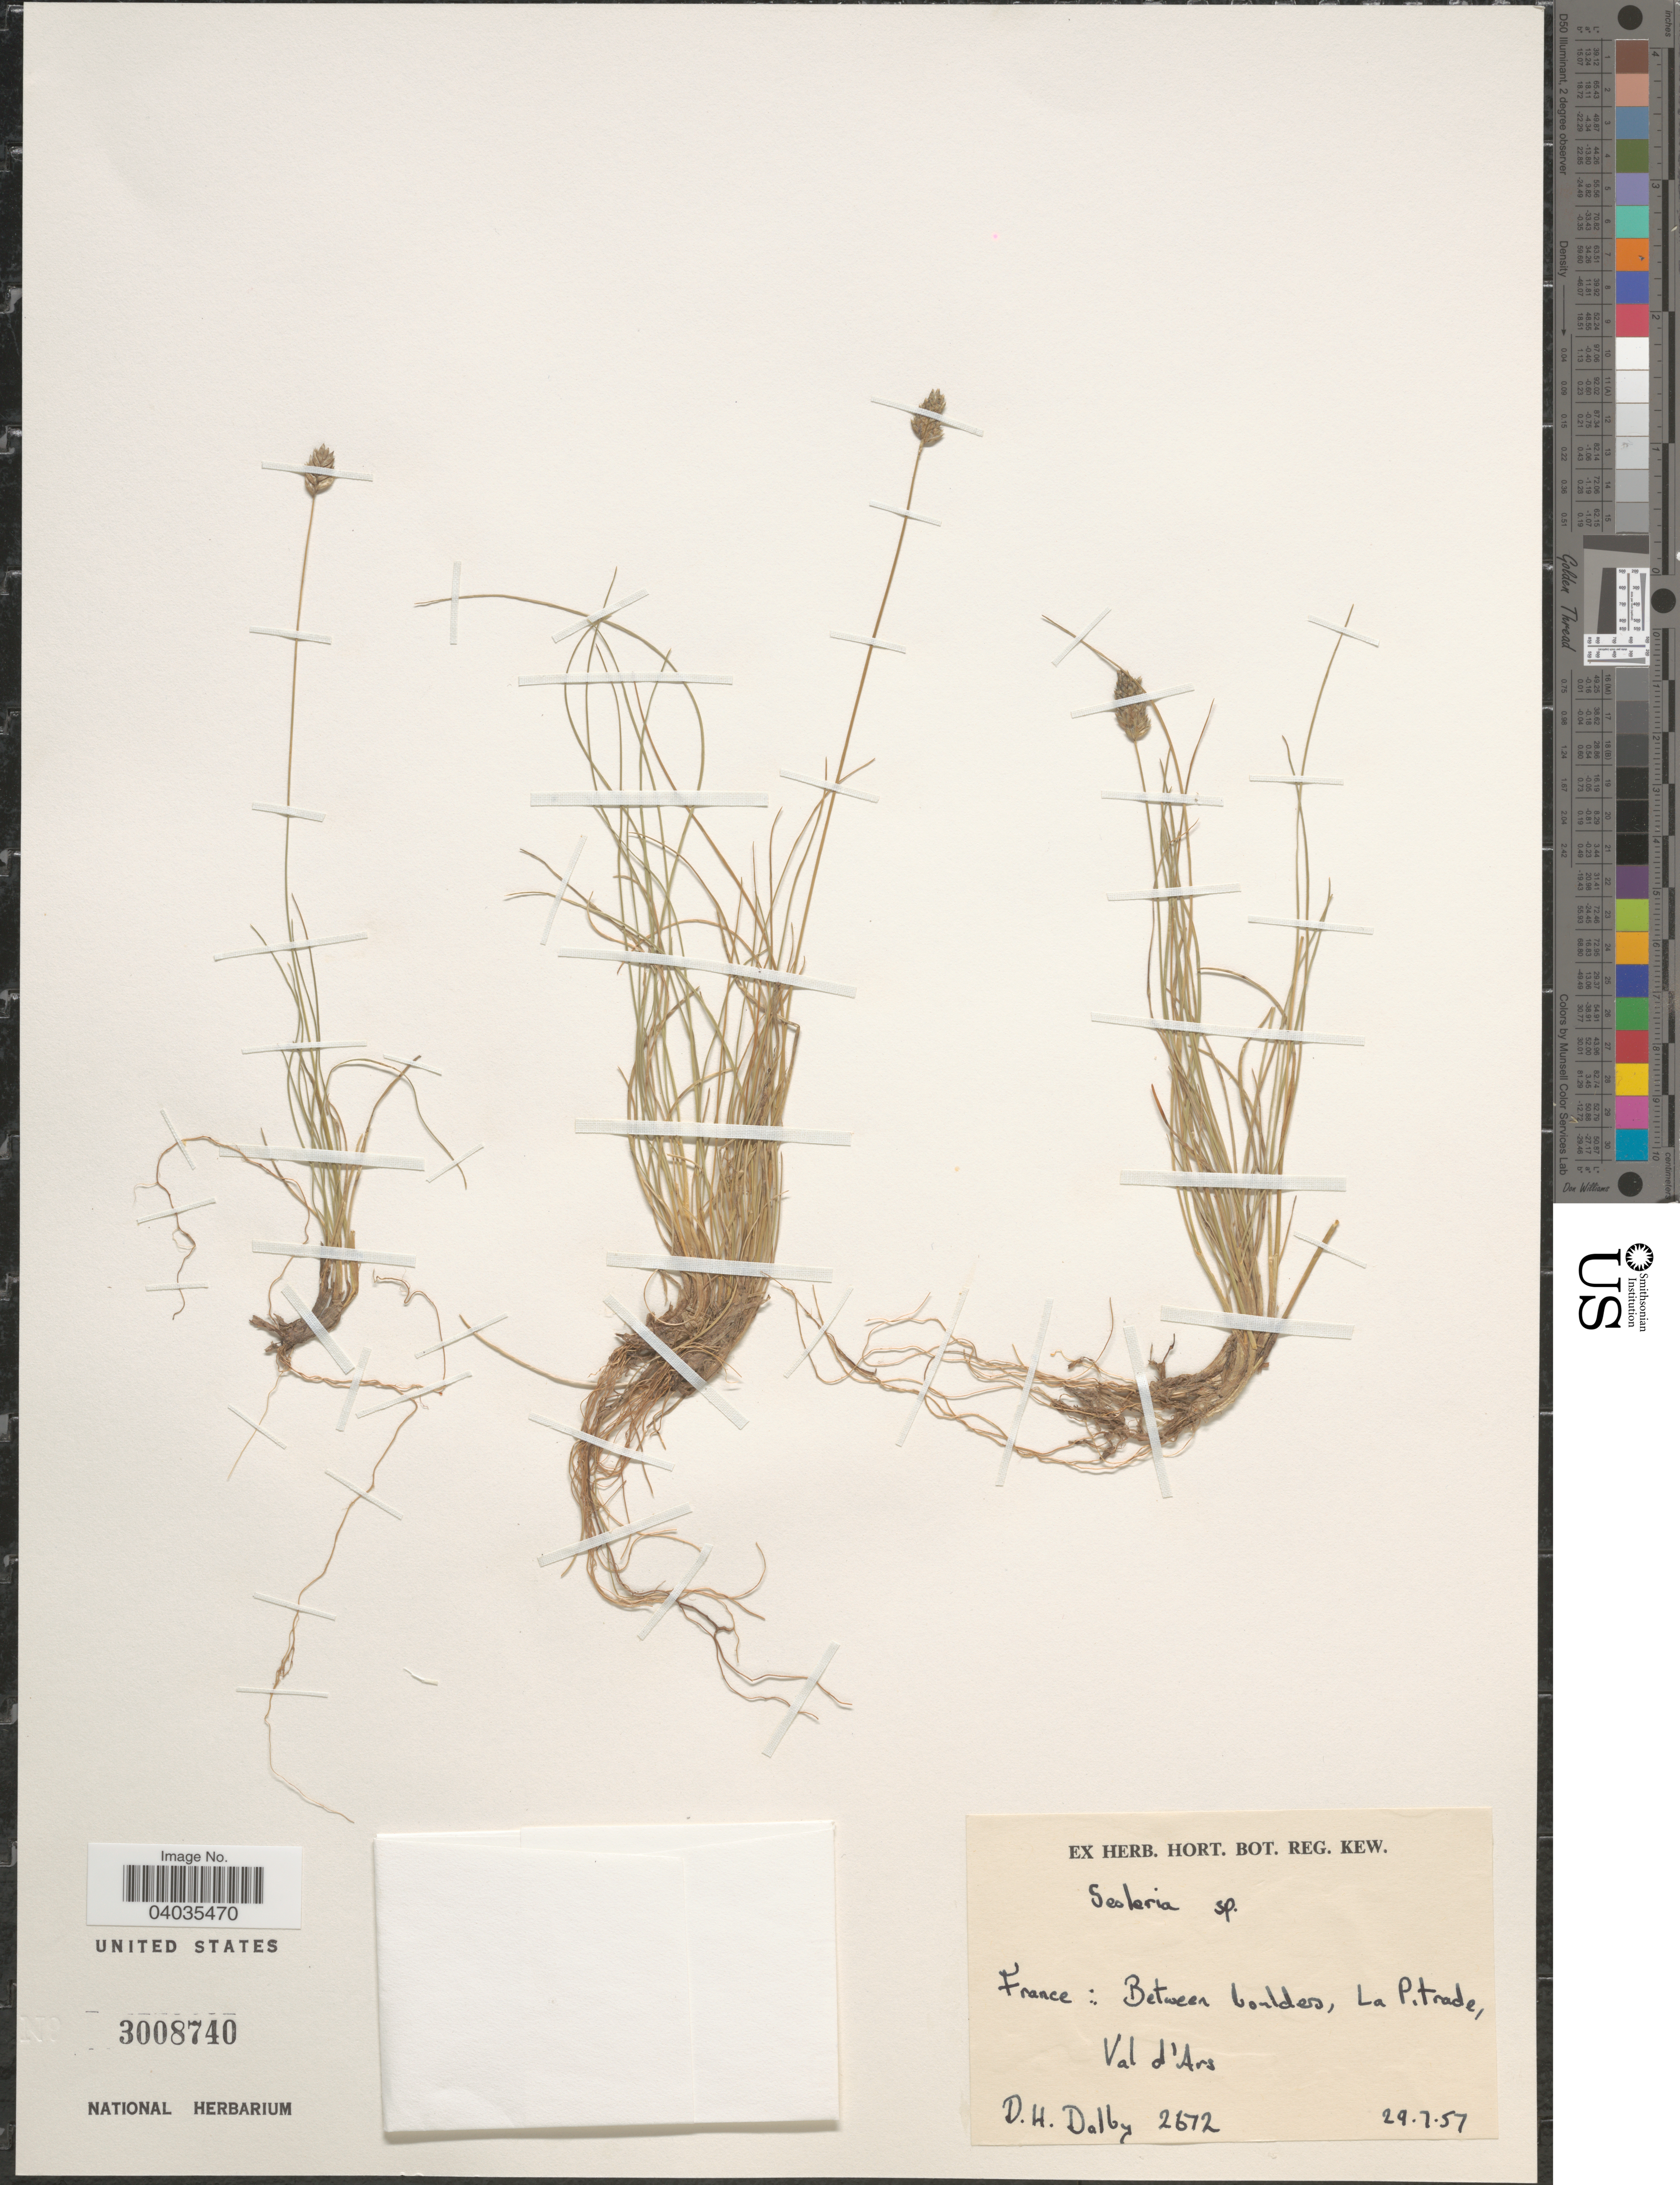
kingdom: Plantae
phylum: Tracheophyta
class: Liliopsida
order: Poales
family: Poaceae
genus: Sesleria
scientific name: Sesleria sp.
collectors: D. Dalby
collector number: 2672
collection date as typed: Transcribed d/m/y: 29/7/57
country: France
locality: Between boulders, La Pitrade, Val d' Ars.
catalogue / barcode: US 3008740